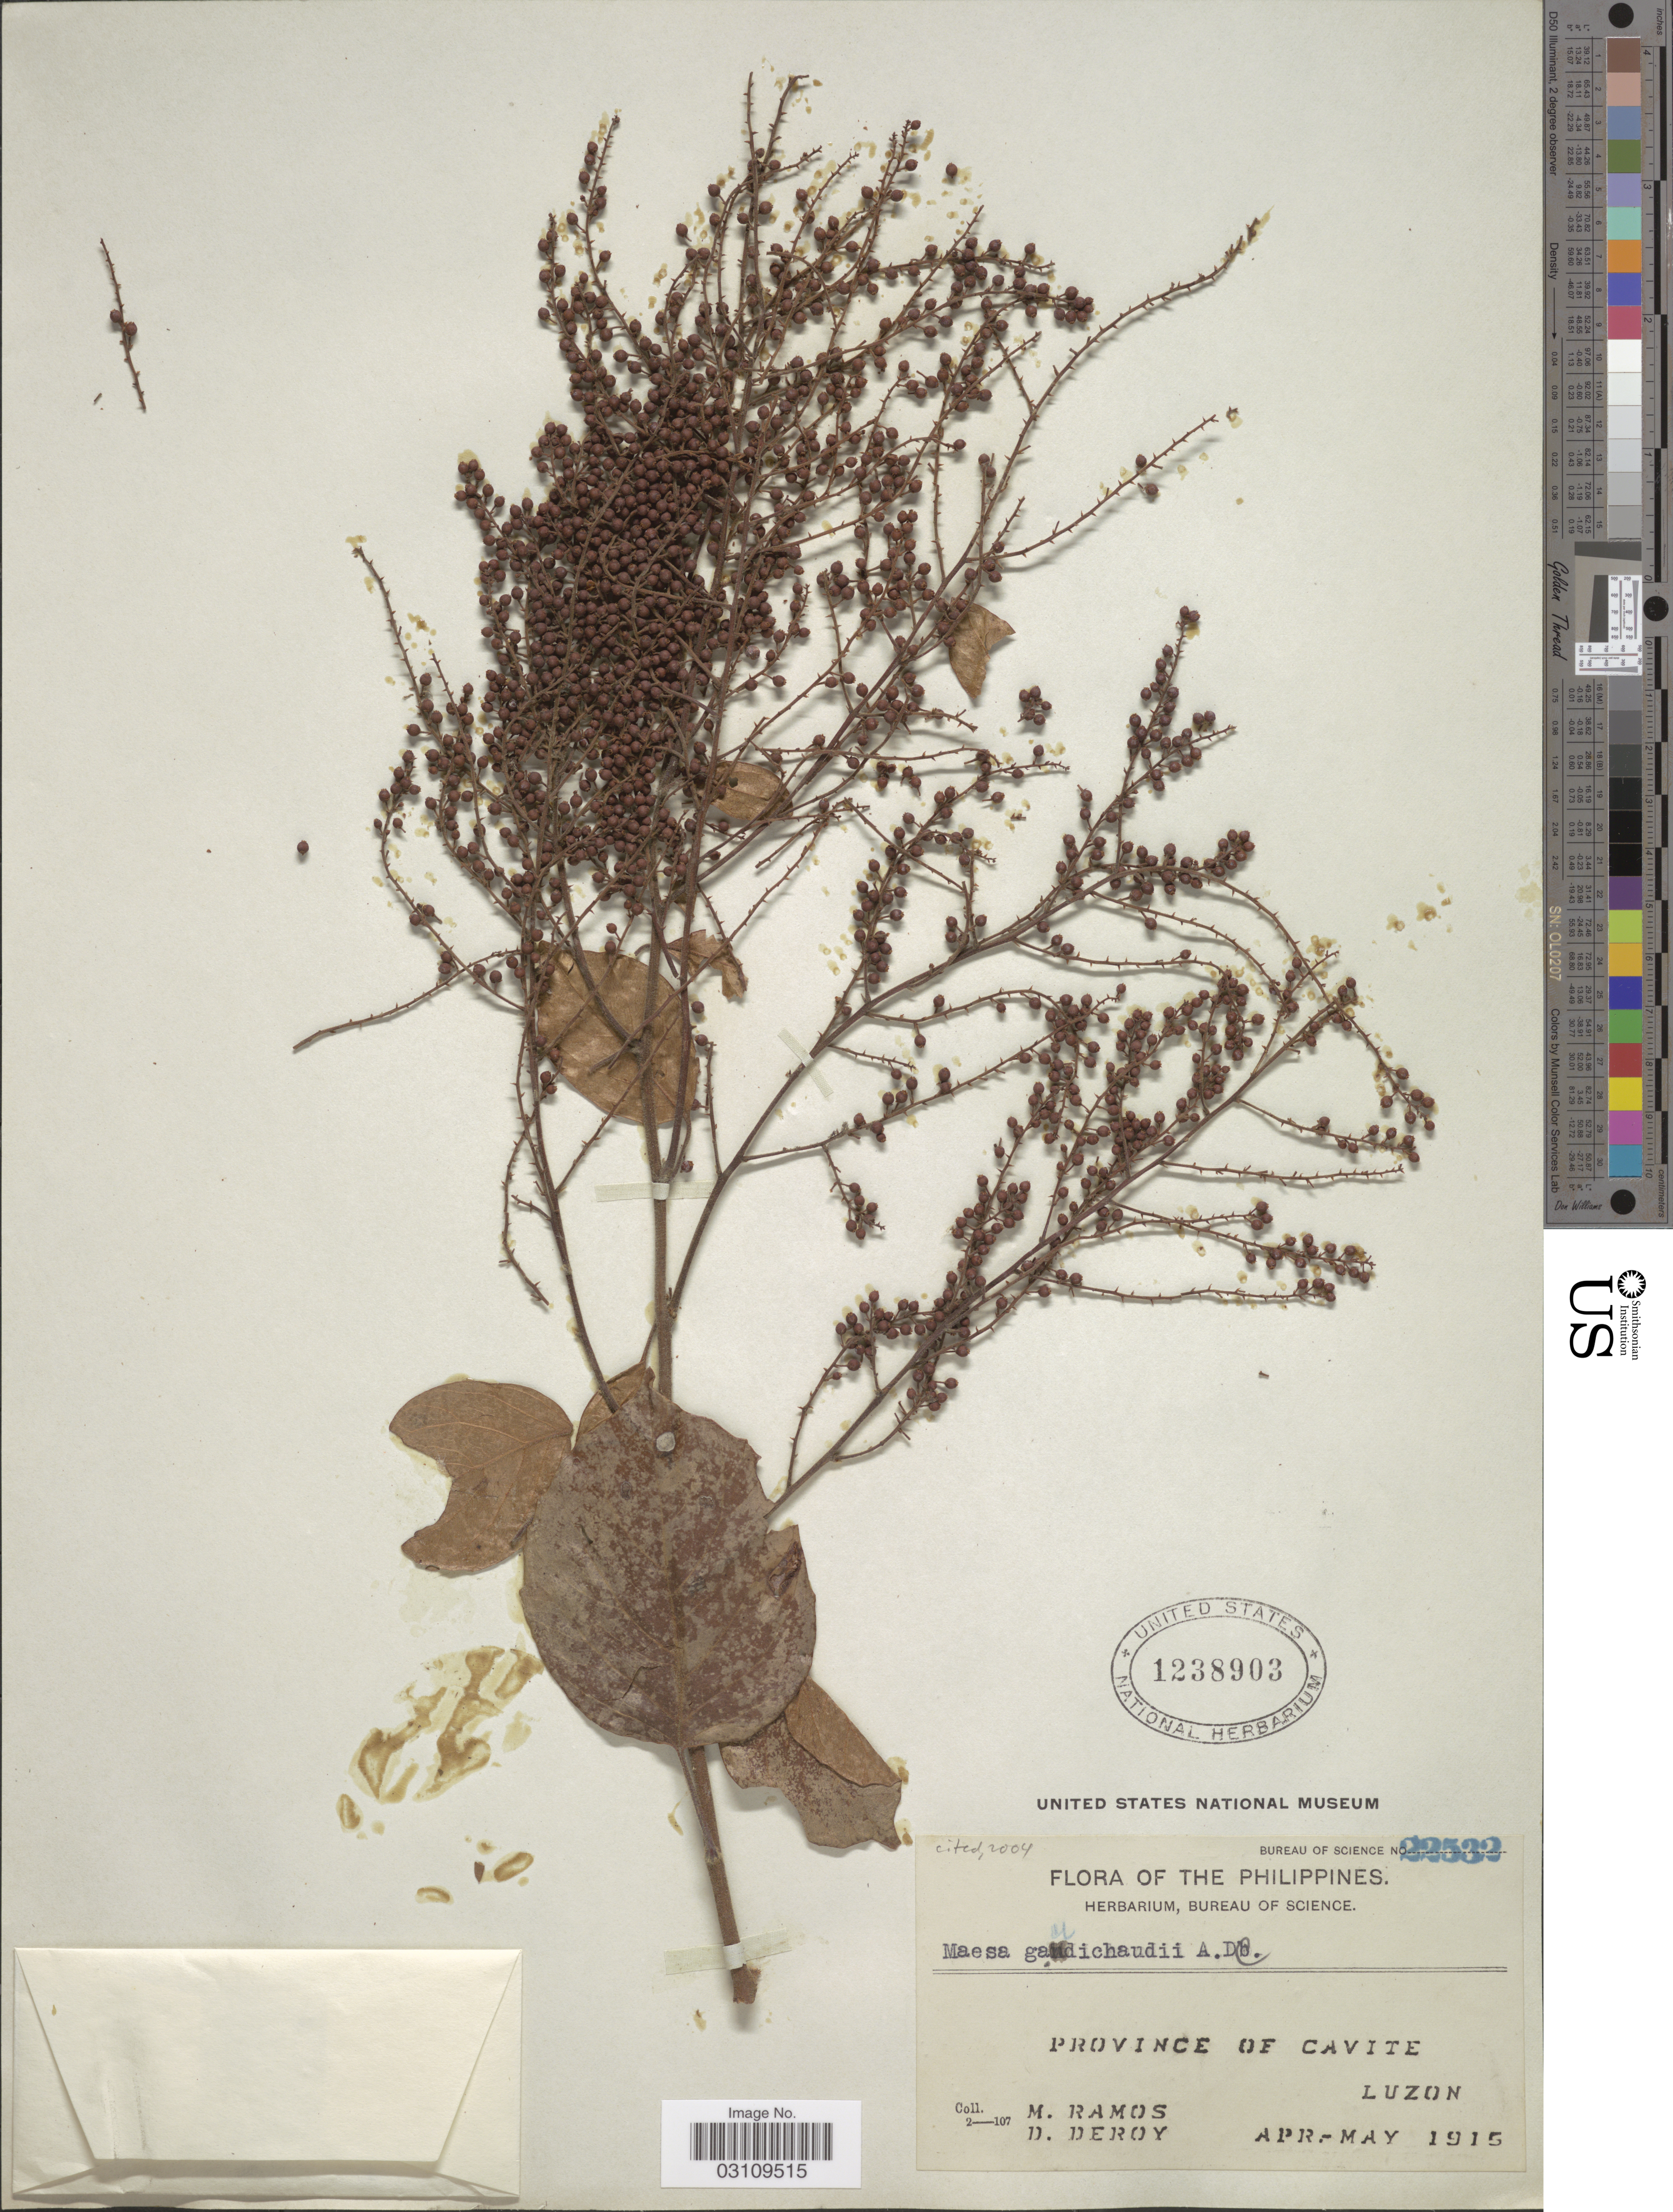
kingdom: Plantae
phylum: Tracheophyta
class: Magnoliopsida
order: Ericales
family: Primulaceae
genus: Maesa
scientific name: Maesa gaudichaudii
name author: A. DC.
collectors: M. Ramos & D. Deroy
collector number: Bureau of Science 22532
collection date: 1915-04/1915-05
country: Philippines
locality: Province of Cavite, Luzon.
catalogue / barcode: US 1238903